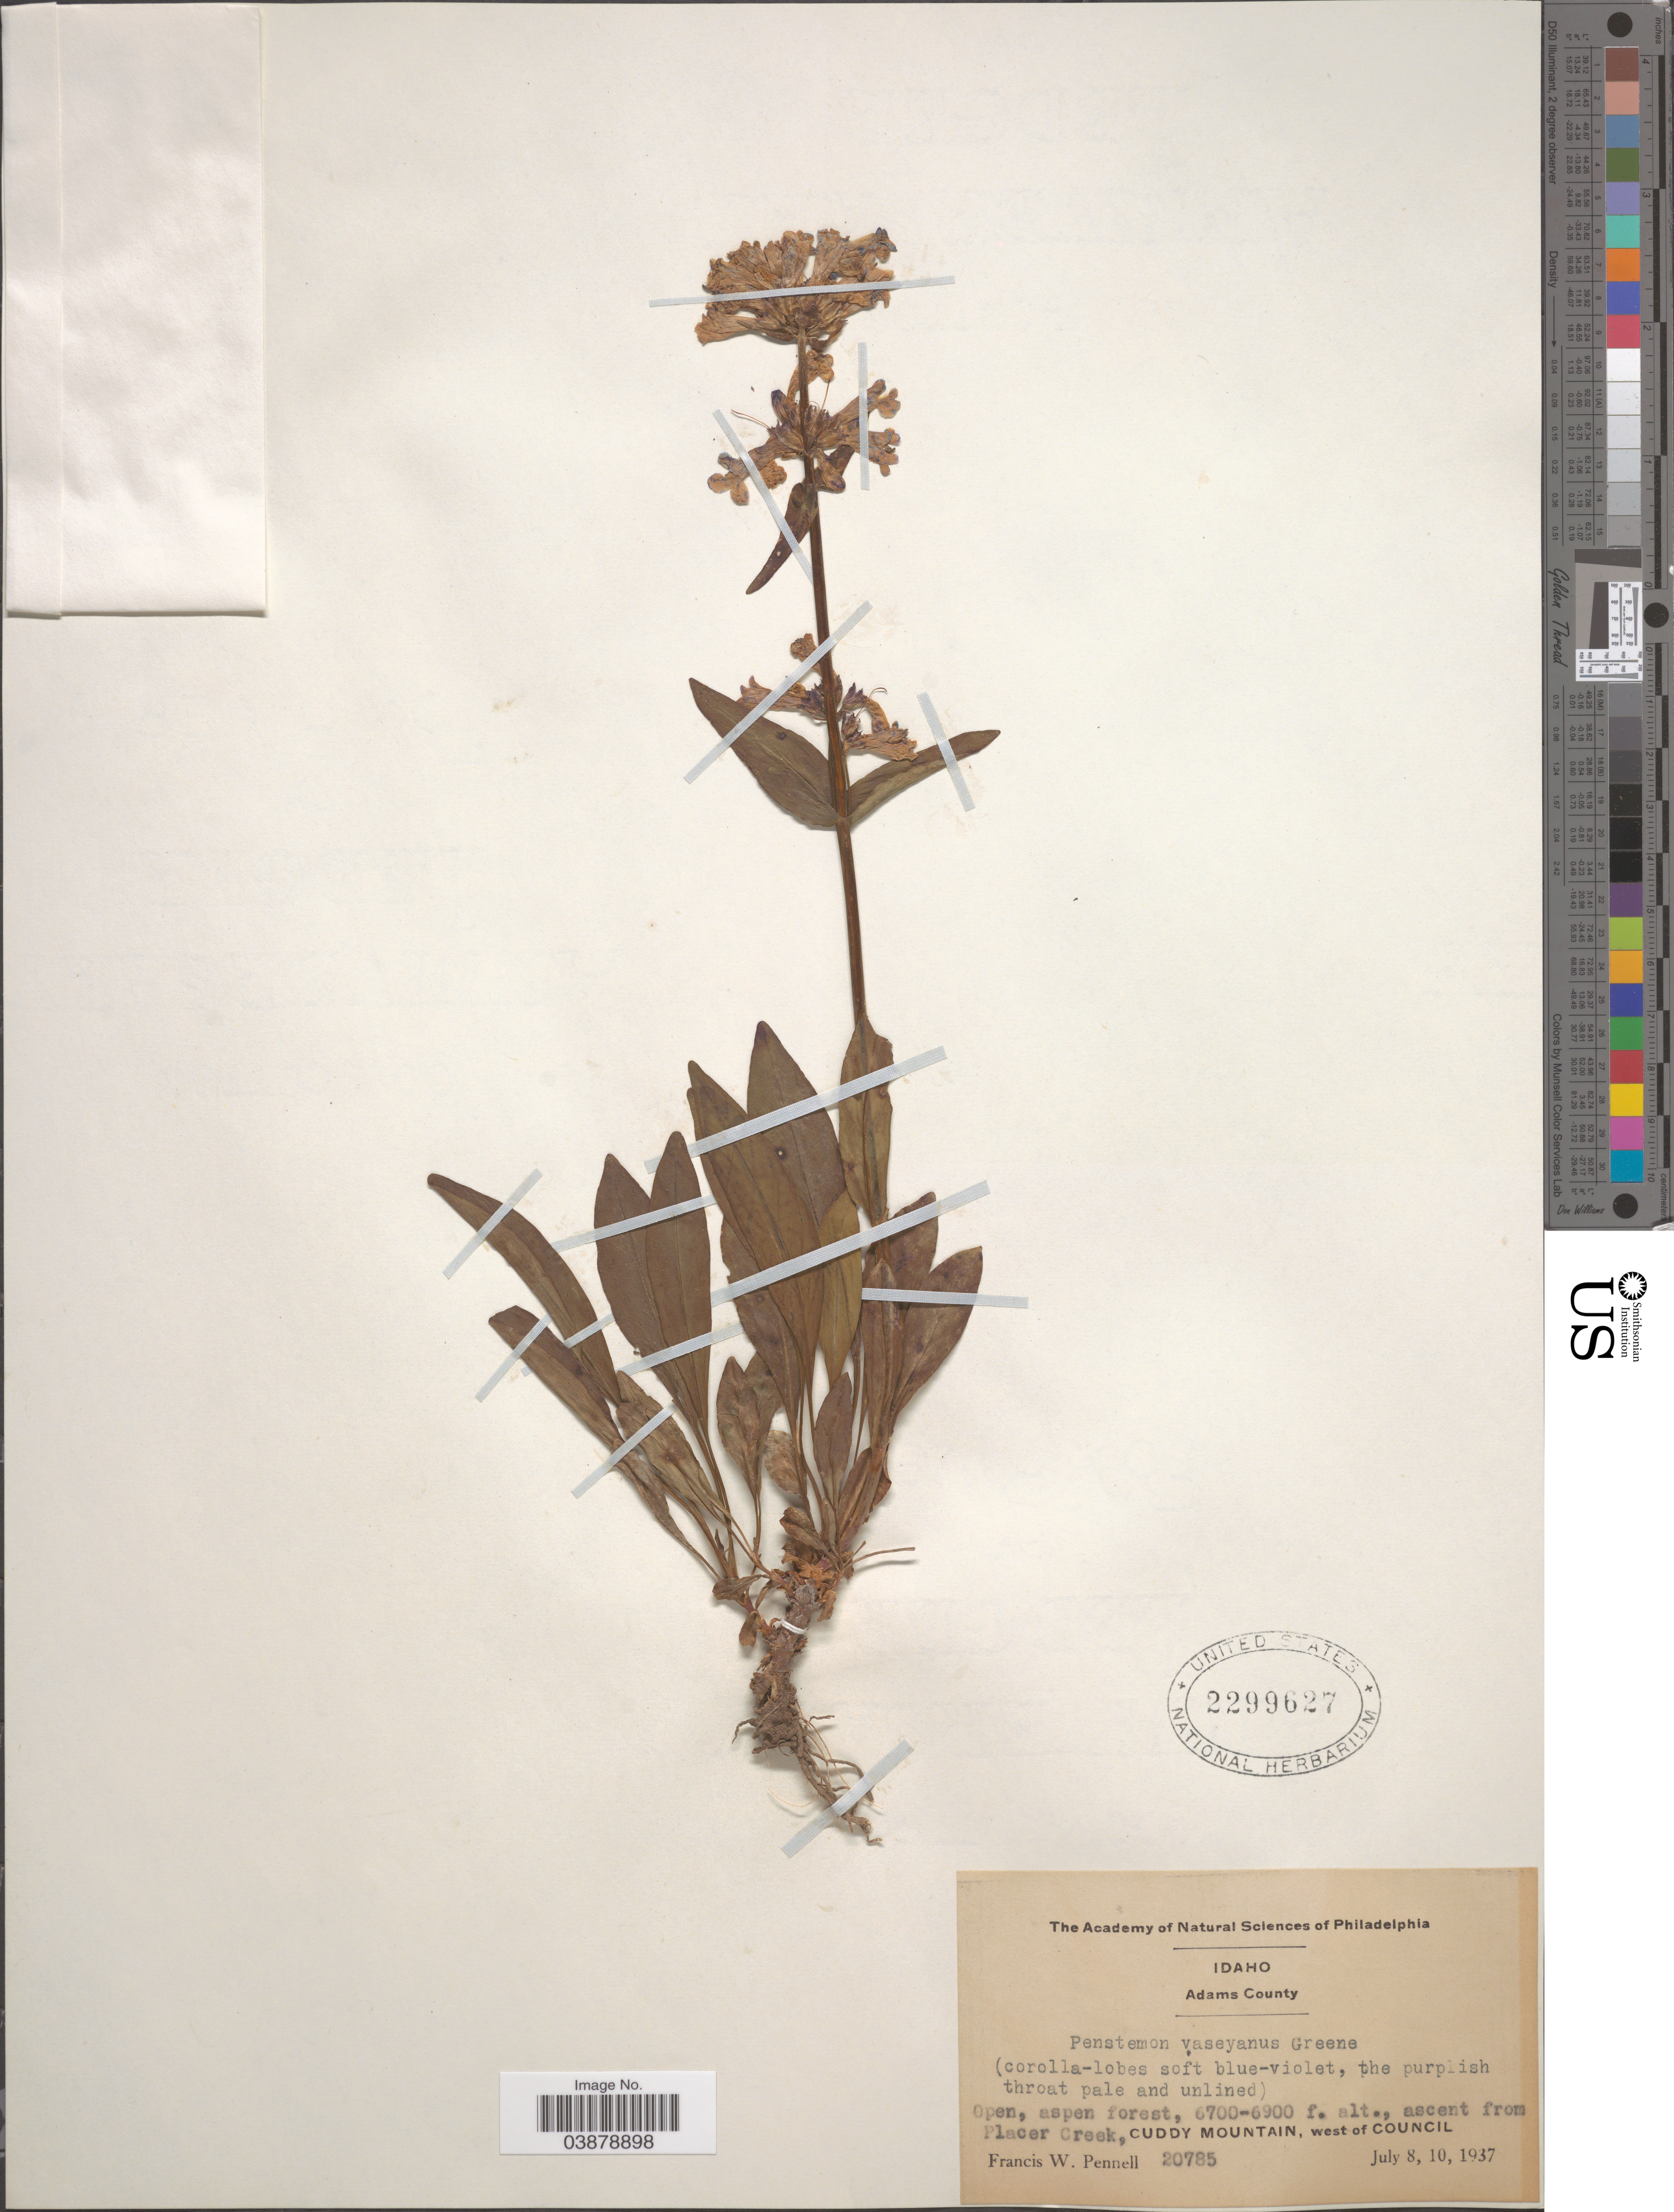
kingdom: Plantae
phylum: Tracheophyta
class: Magnoliopsida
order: Lamiales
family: Plantaginaceae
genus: Penstemon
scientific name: Penstemon vaseyanus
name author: Greene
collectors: F. W. Pennell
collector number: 20785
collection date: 1937-07-08/1937-07-10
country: United States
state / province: Idaho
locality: Adams County. Ascent from Placer Creek, Cuddy Mountain, west of Council.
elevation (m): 2042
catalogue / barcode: US 2299627